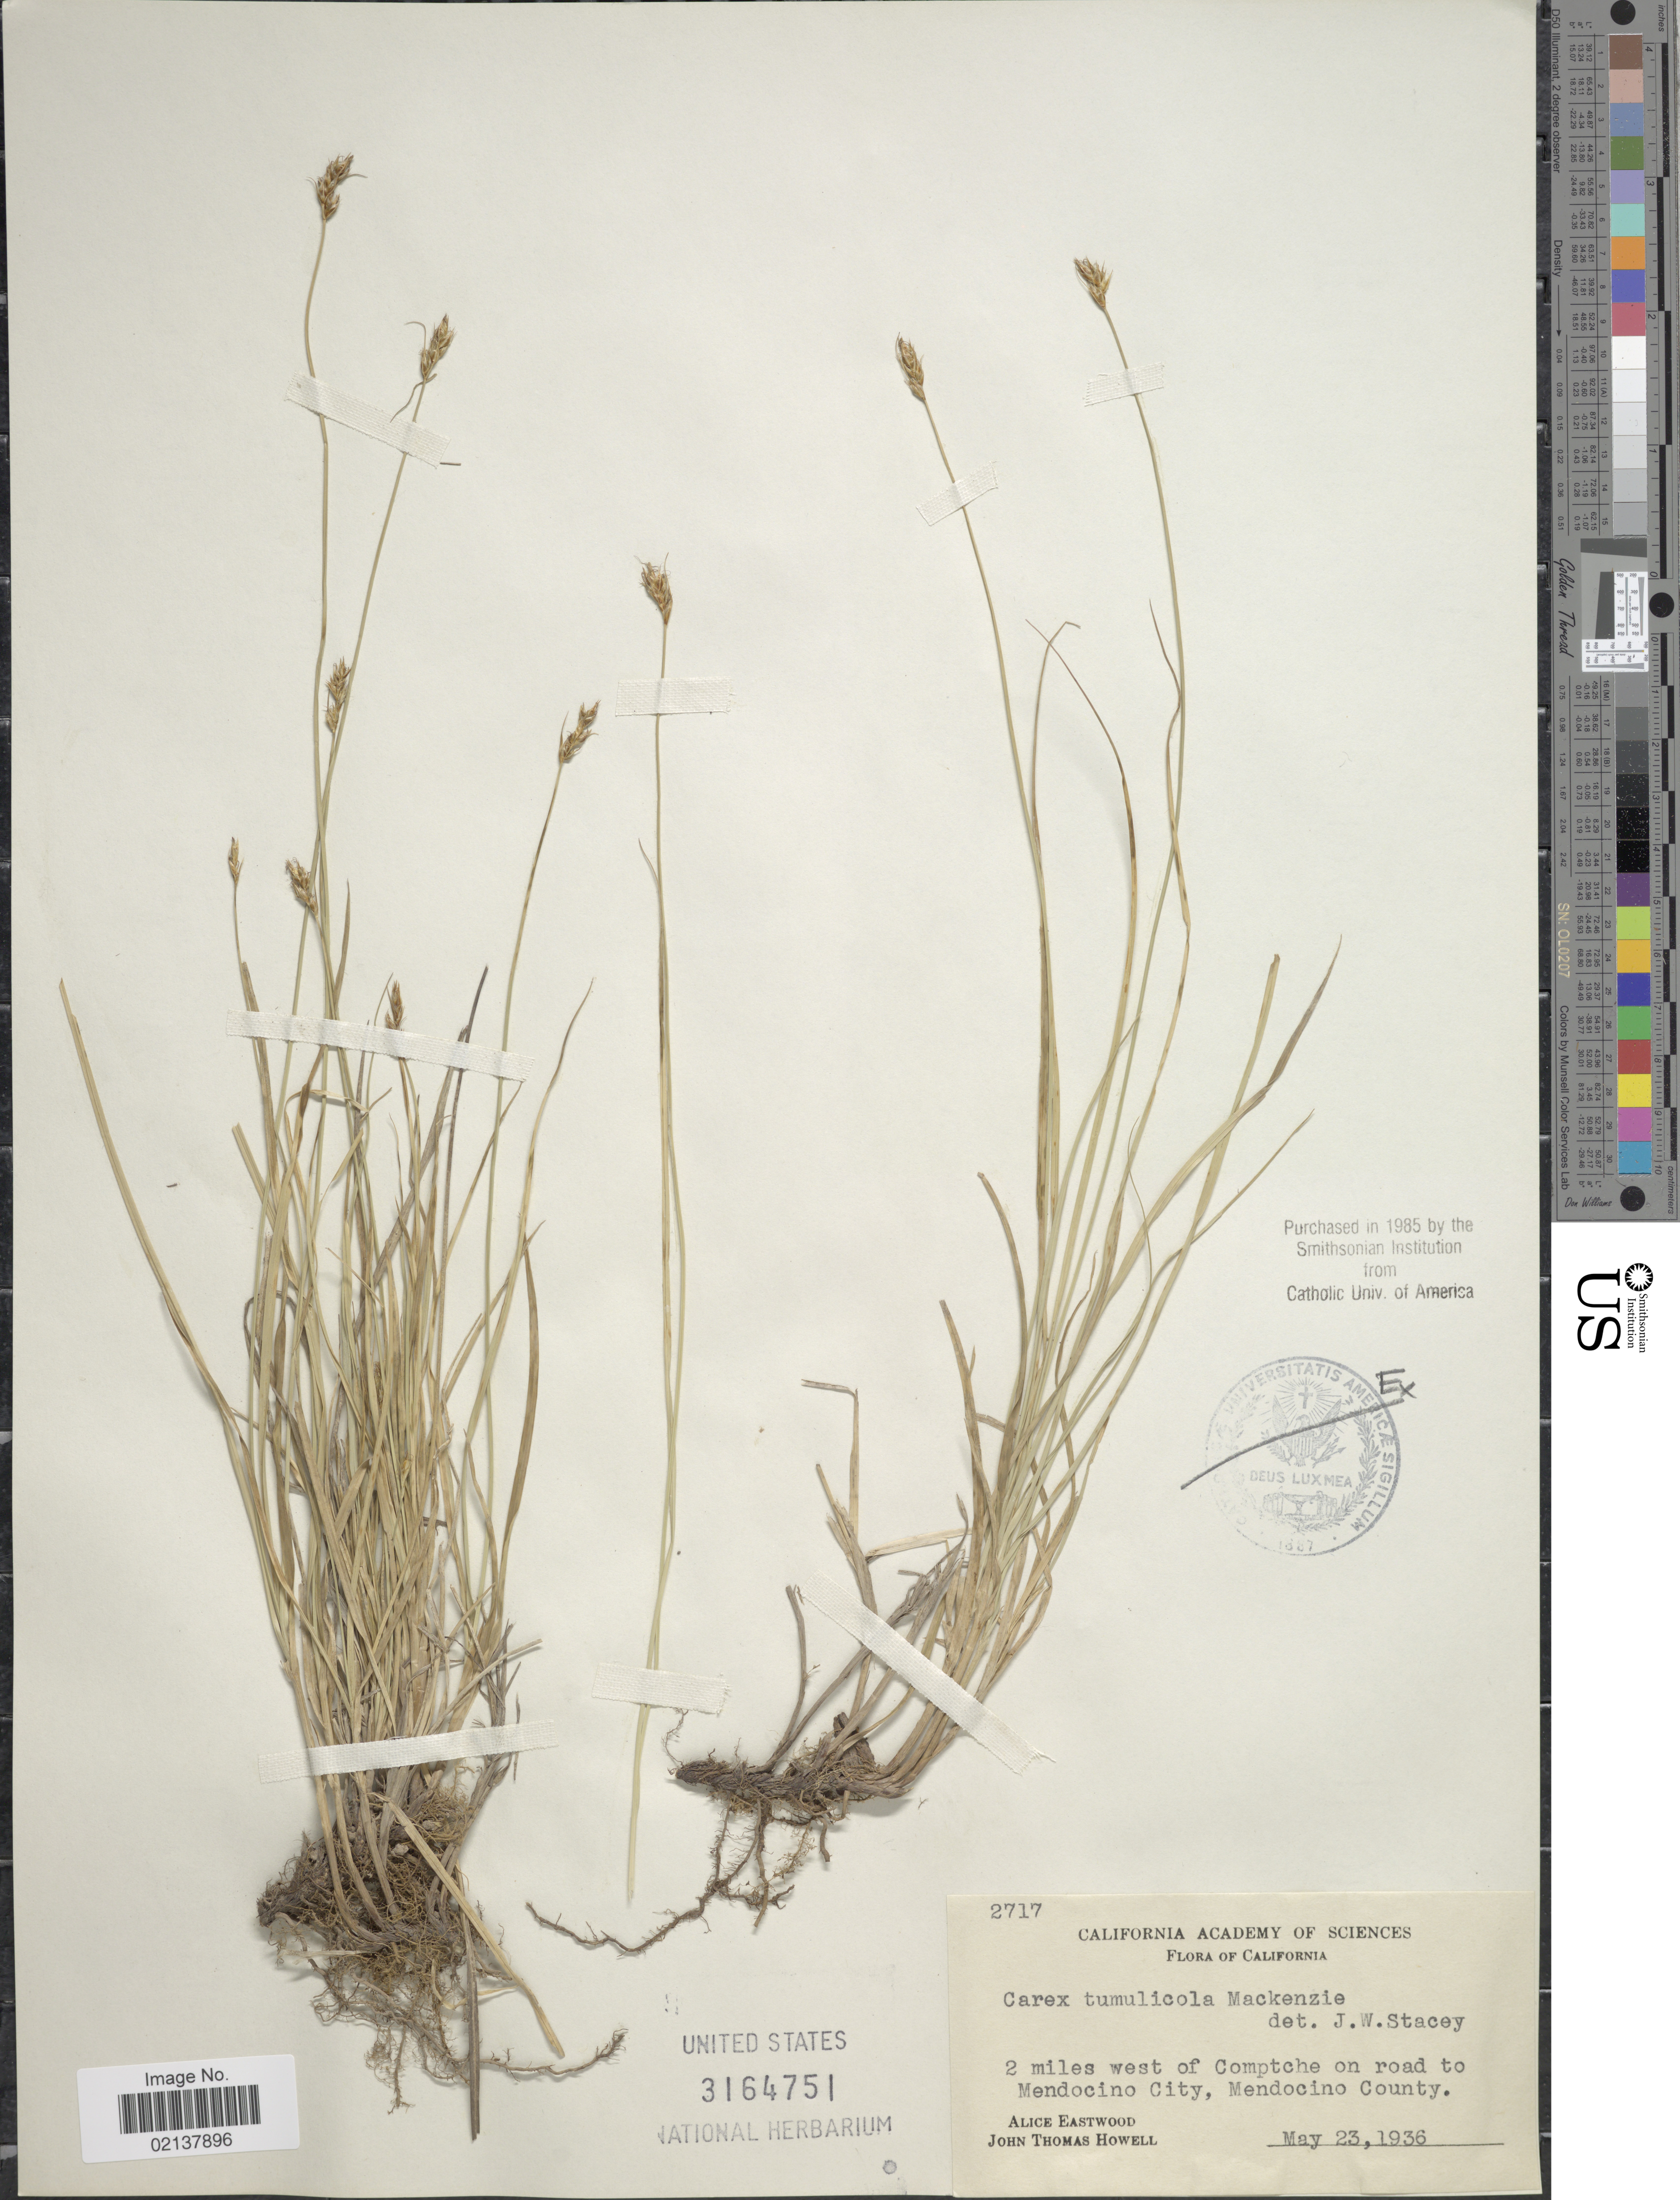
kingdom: Plantae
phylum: Tracheophyta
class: Liliopsida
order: Poales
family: Cyperaceae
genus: Carex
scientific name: Carex tumulicola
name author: Mack.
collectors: A. Eastwood & J. T. Howell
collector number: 2717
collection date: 1936-05-23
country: United States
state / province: California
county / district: Mendocino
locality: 2 miles west of Comptche on road to Mendocino City, Mendocino County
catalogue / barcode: US 3164751